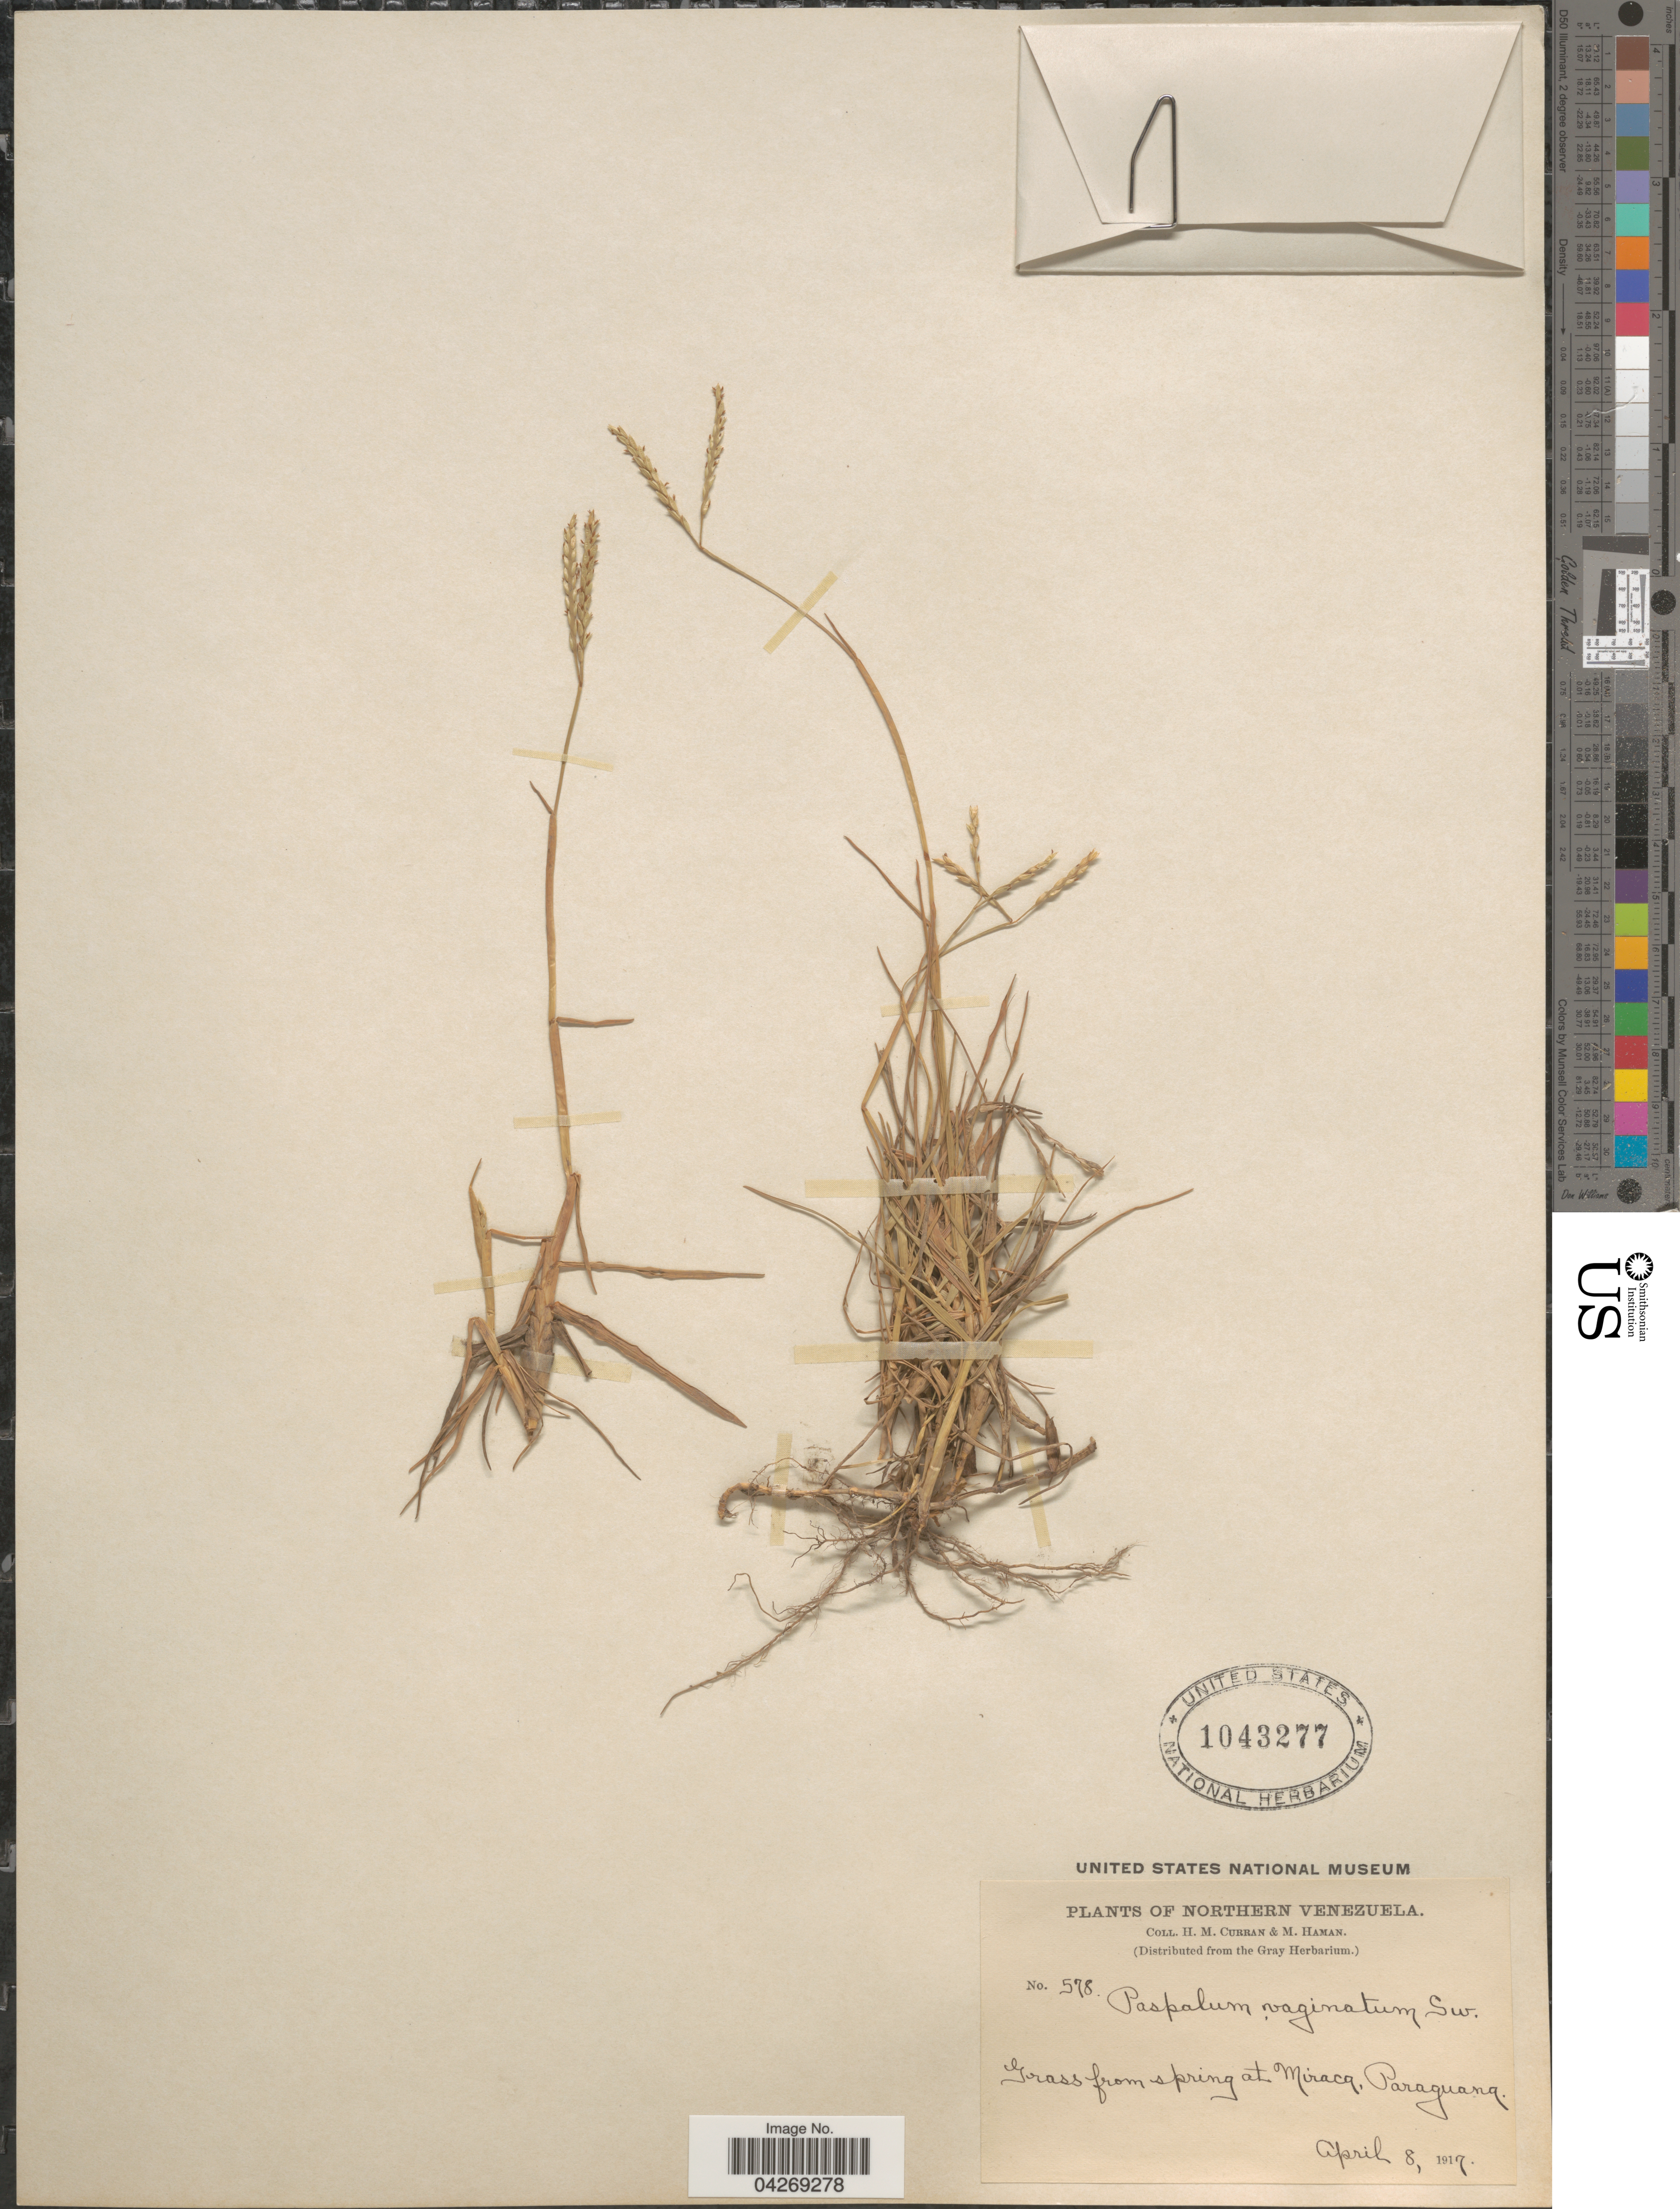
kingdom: Plantae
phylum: Tracheophyta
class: Liliopsida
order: Poales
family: Poaceae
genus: Paspalum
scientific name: Paspalum distichum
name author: L.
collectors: H. M. Curran & M. Haman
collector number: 578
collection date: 1917-04-08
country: Venezuela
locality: Northern Venezuela. Grass from spring at Miraca, Paraguana.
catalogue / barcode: US 1043277